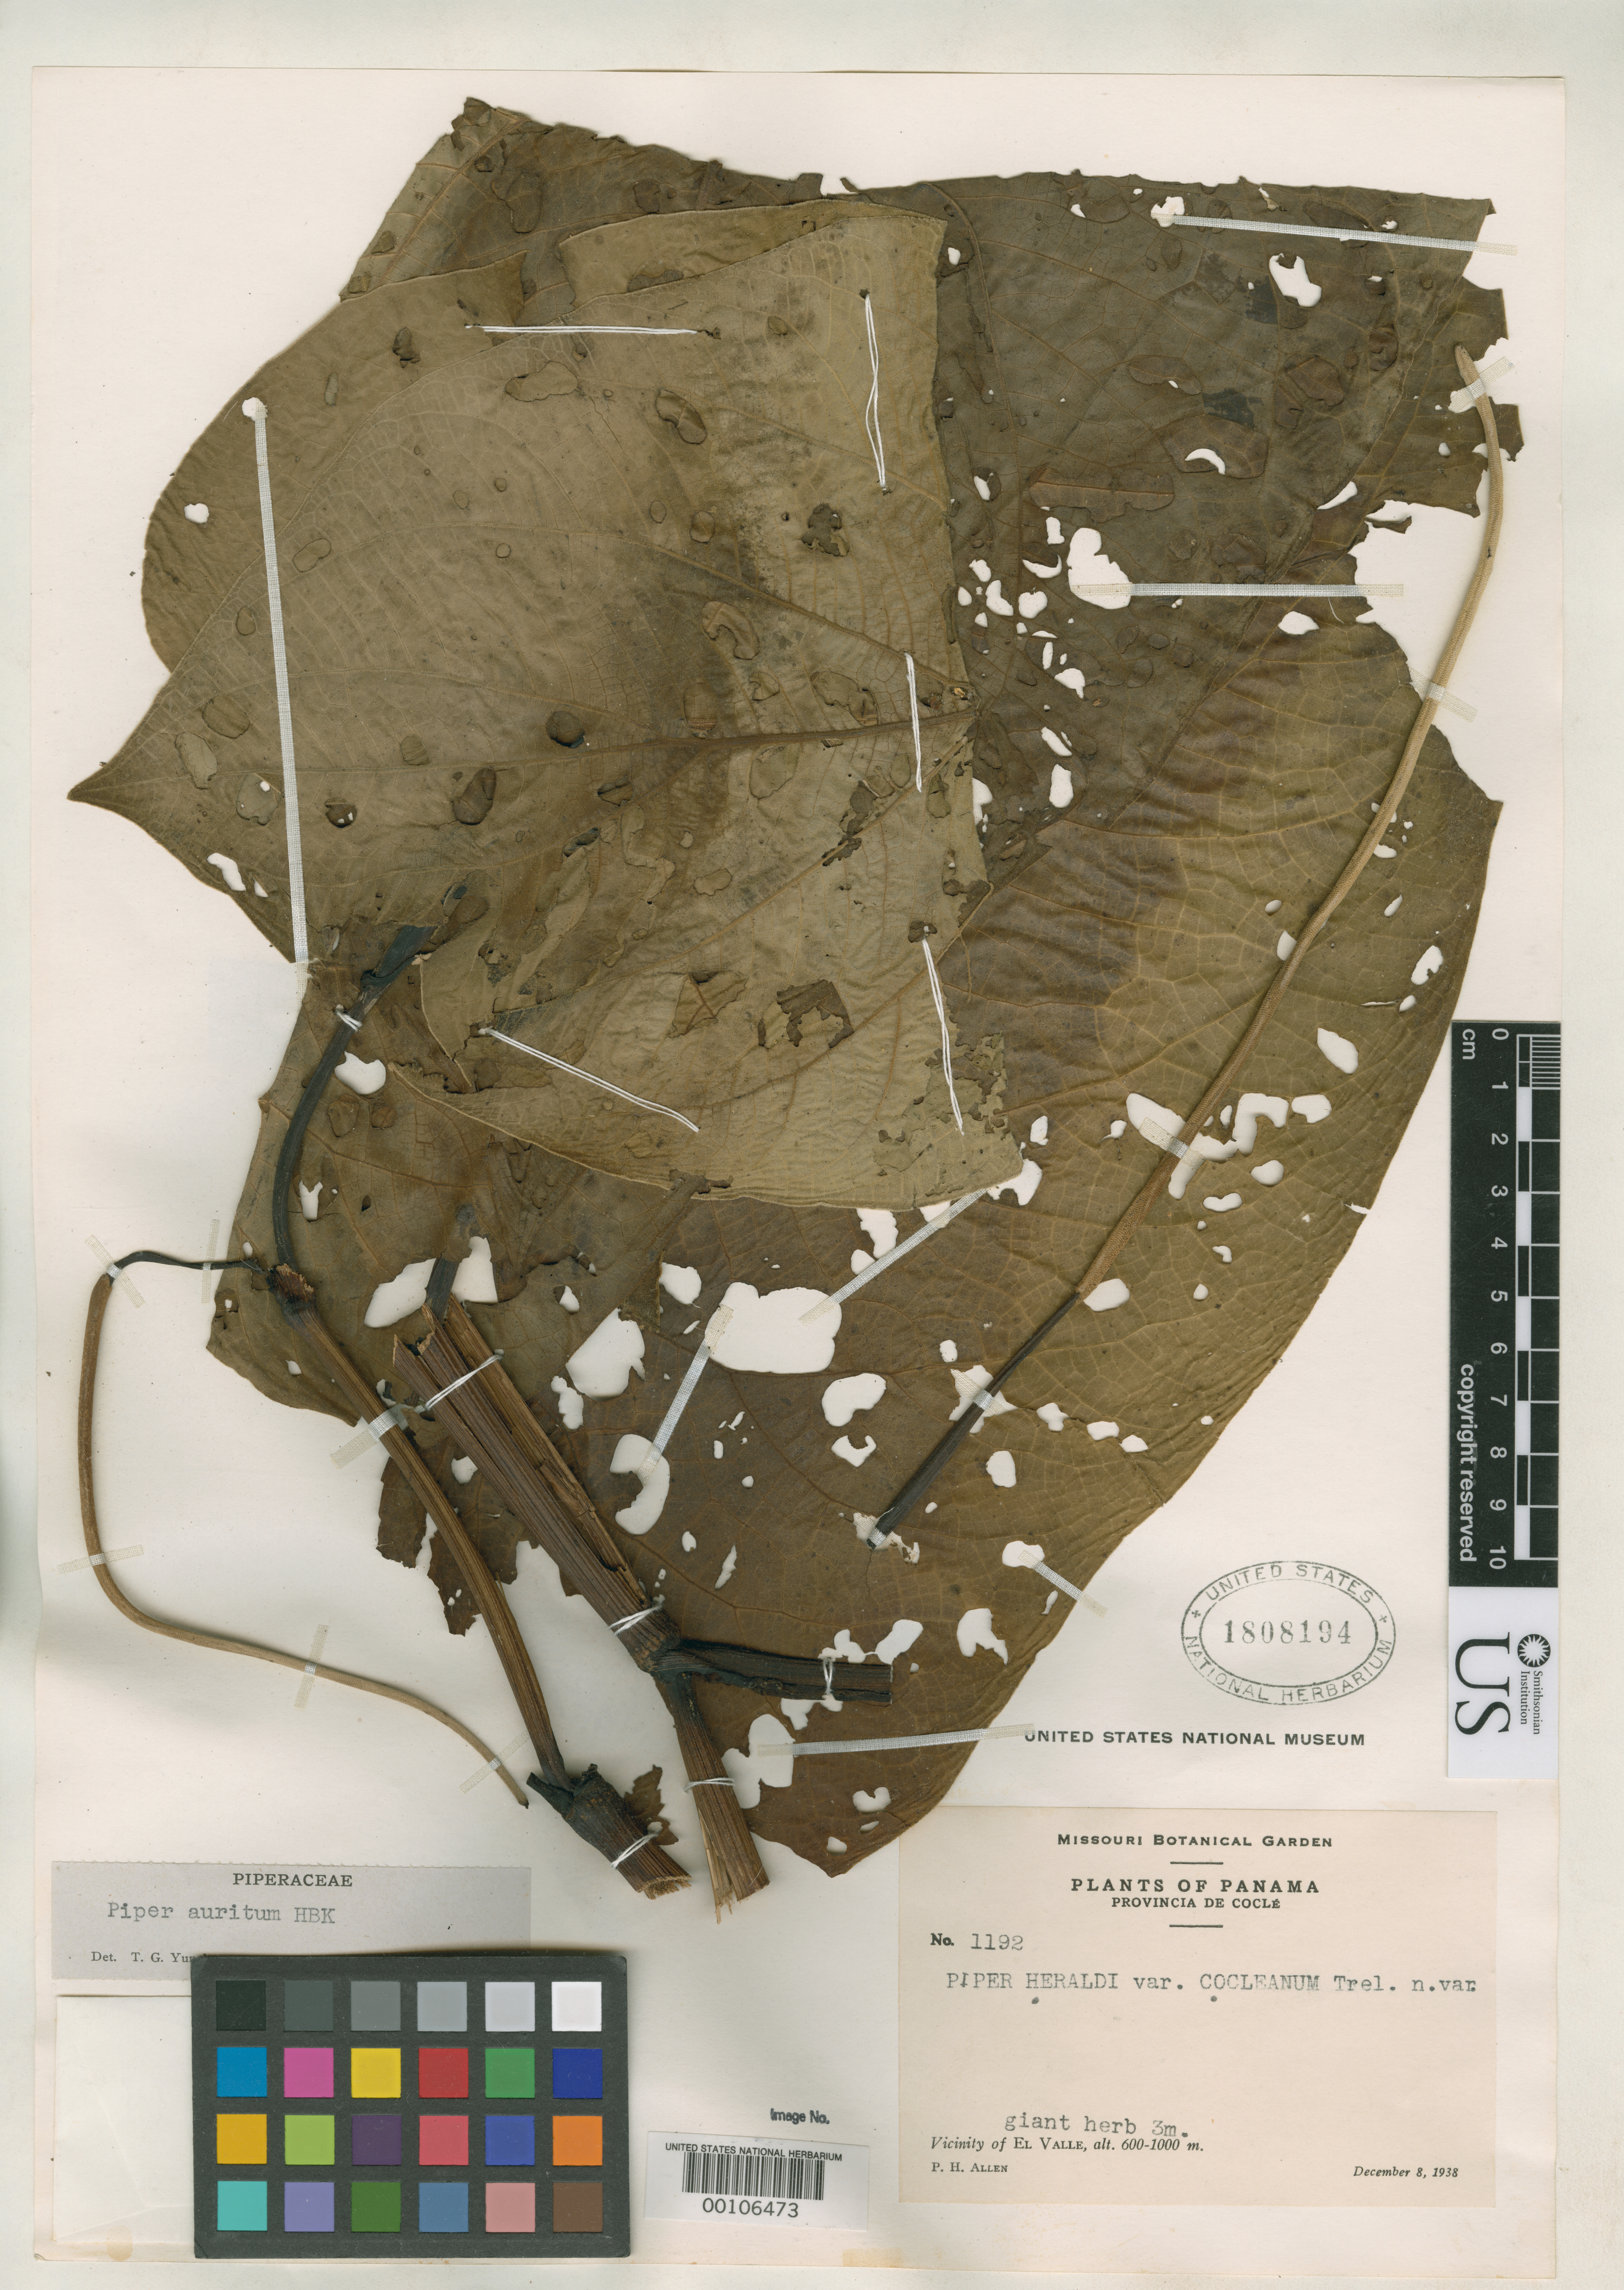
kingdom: Plantae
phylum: Tracheophyta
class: Magnoliopsida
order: Piperales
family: Piperaceae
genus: Piper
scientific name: Piper heraldi var. cocleanum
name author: Trel. in Woodson & Schery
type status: Isotype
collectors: P. H. Allen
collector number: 1192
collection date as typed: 08 Dec 1938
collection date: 1938-12-08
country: Panama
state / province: Coclé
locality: Vicinity of el Valle.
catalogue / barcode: US 1808194